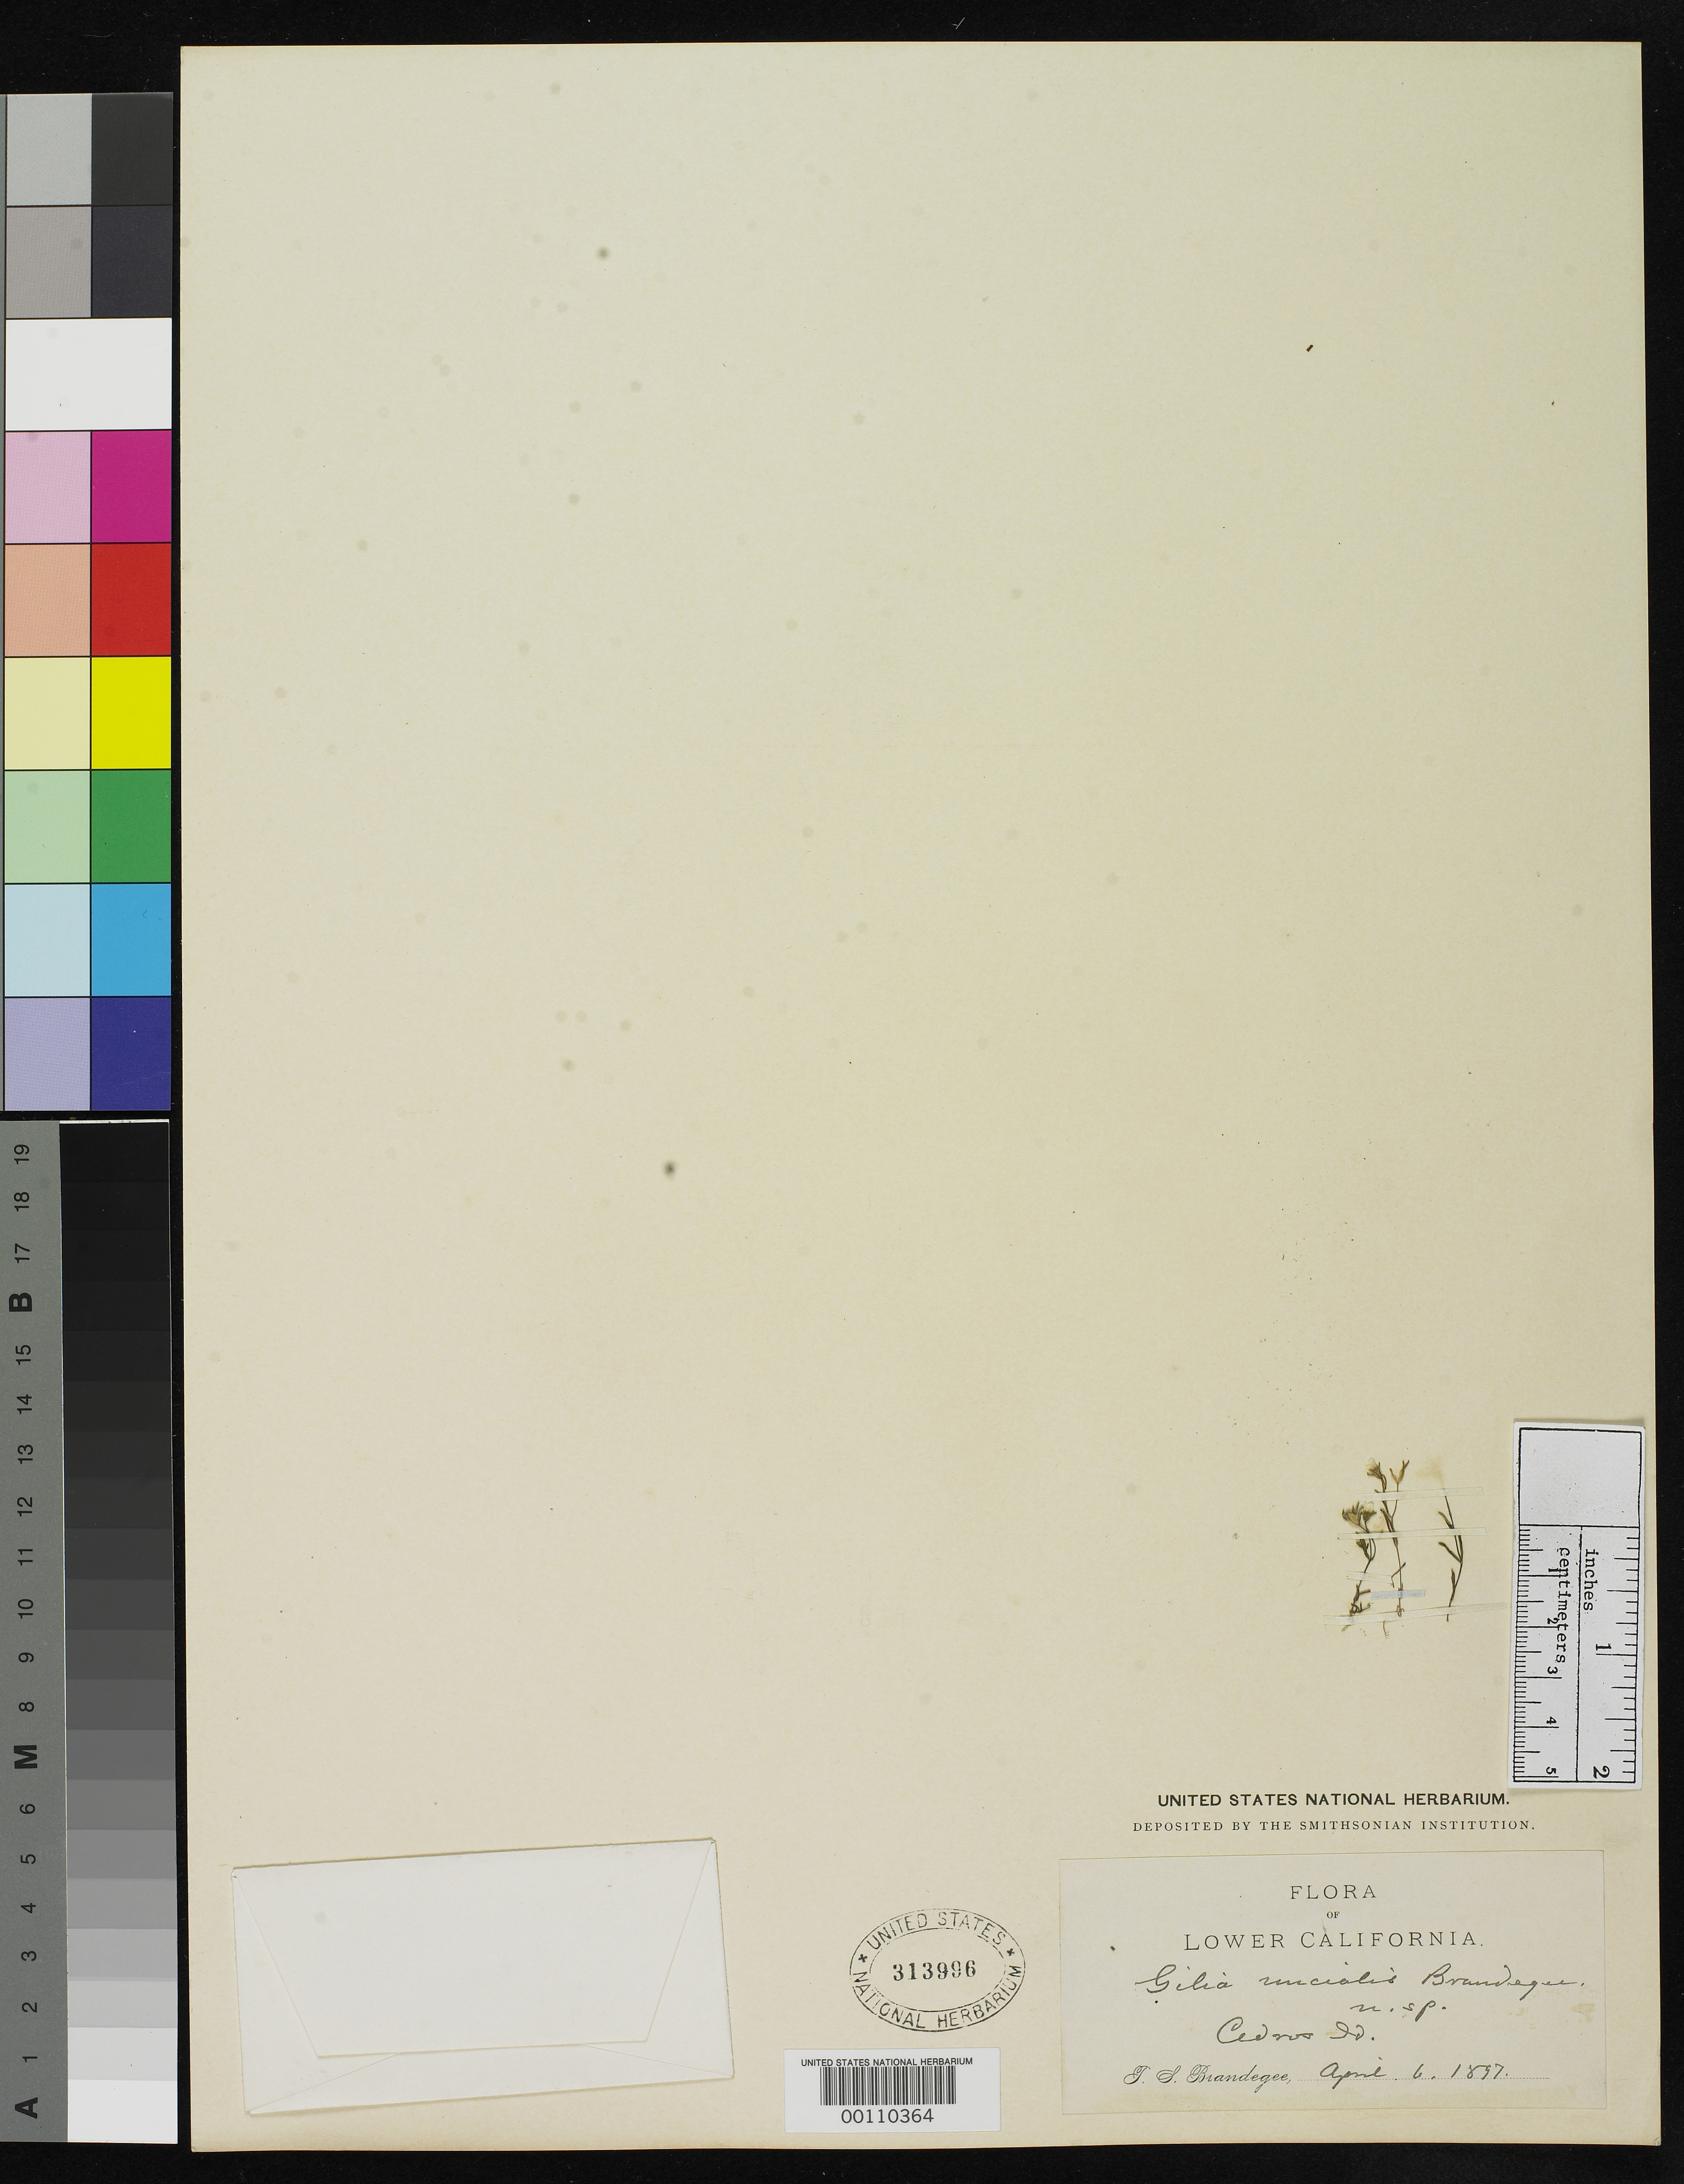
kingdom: Plantae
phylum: Tracheophyta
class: Magnoliopsida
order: Ericales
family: Polemoniaceae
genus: Gilia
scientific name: Gilia uncialis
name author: Brandegee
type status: Type Collection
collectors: T. S. Brandegee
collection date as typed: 06 Apr 1897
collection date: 1897-04-06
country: Mexico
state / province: Baja California Norte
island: Cedros Island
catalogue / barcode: US 313996